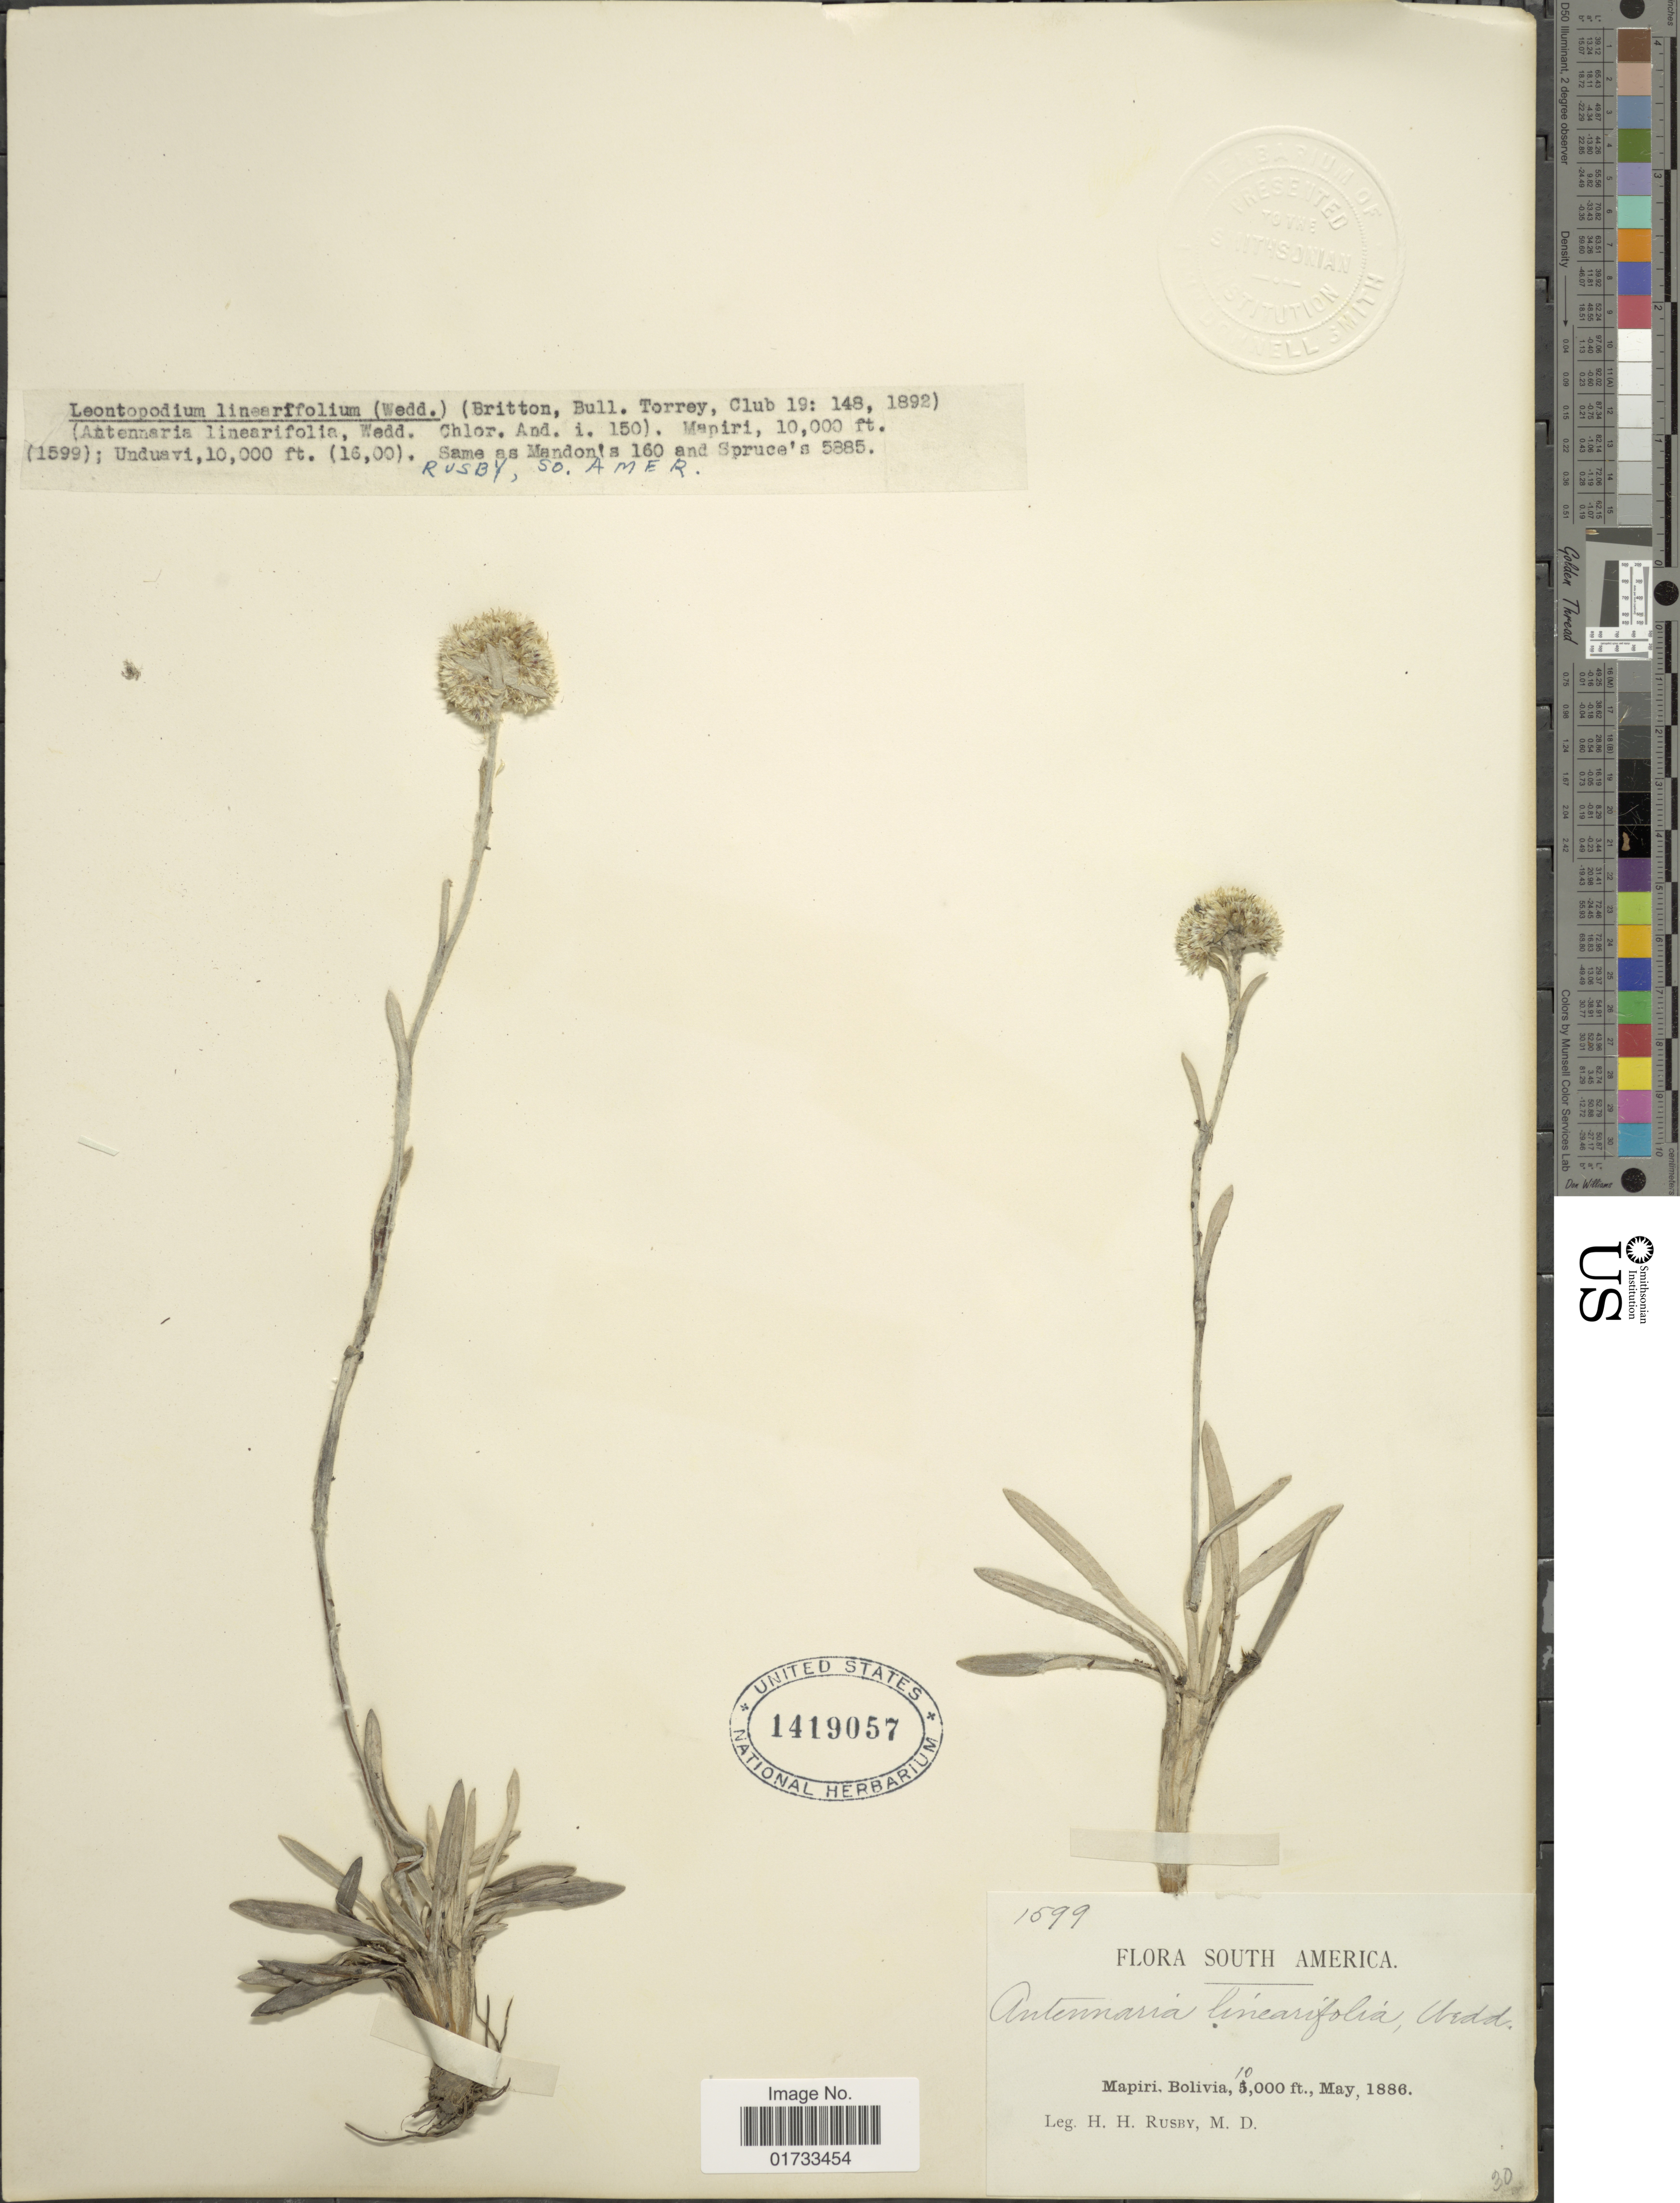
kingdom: Plantae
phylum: Tracheophyta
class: Magnoliopsida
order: Asterales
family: Asteraceae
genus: Quasiantennaria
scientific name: Quasiantennaria linearifolia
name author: (Wedd.) R.J. Bayer & M.O. Dillon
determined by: Nesom, Guy L.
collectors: H. H. Rusby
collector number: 1599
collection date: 1886-05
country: Bolivia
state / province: La Páz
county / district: Larecaja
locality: Mapiri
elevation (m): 3048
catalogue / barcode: US 1419057